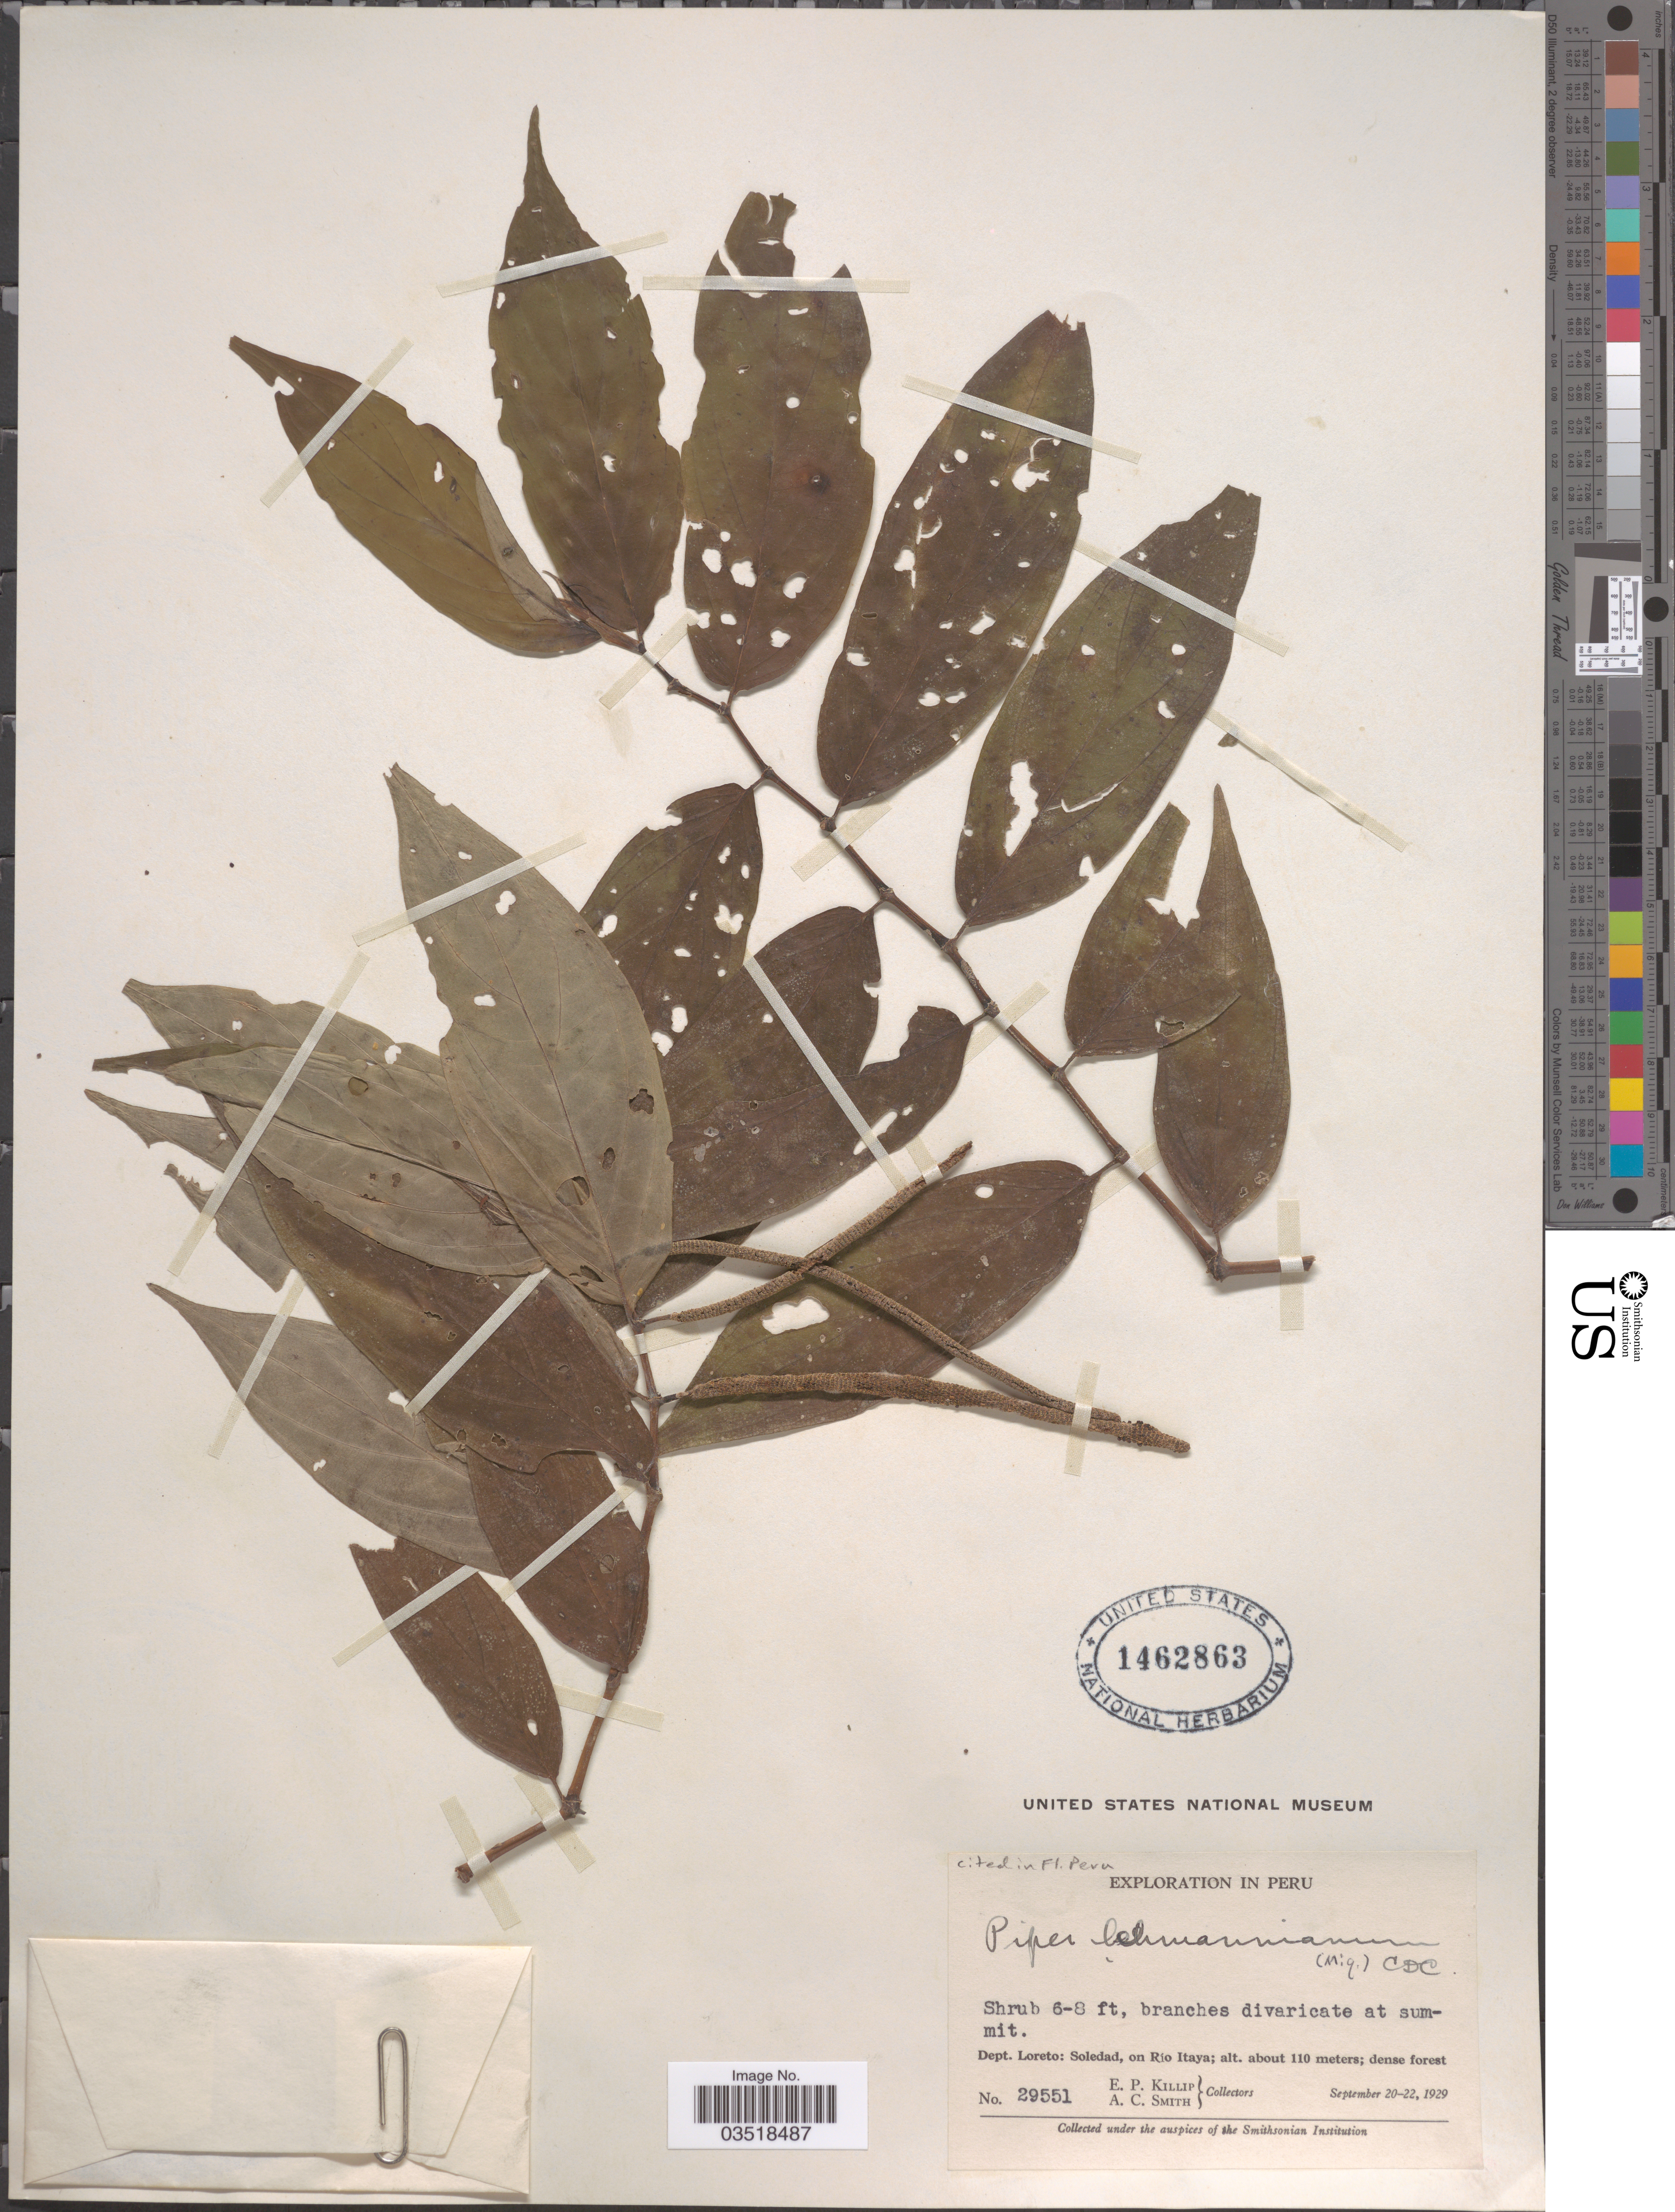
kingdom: Plantae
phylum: Tracheophyta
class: Magnoliopsida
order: Piperales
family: Piperaceae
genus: Piper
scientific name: Piper lehmannianum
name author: C. DC.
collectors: E. P. Killip & A. C. Smith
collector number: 29551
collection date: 1929-09-20/1929-09-22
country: Peru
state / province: Loreto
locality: Dept. Loreto: Soledad, on Río Itaya.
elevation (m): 110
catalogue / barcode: US 1462863